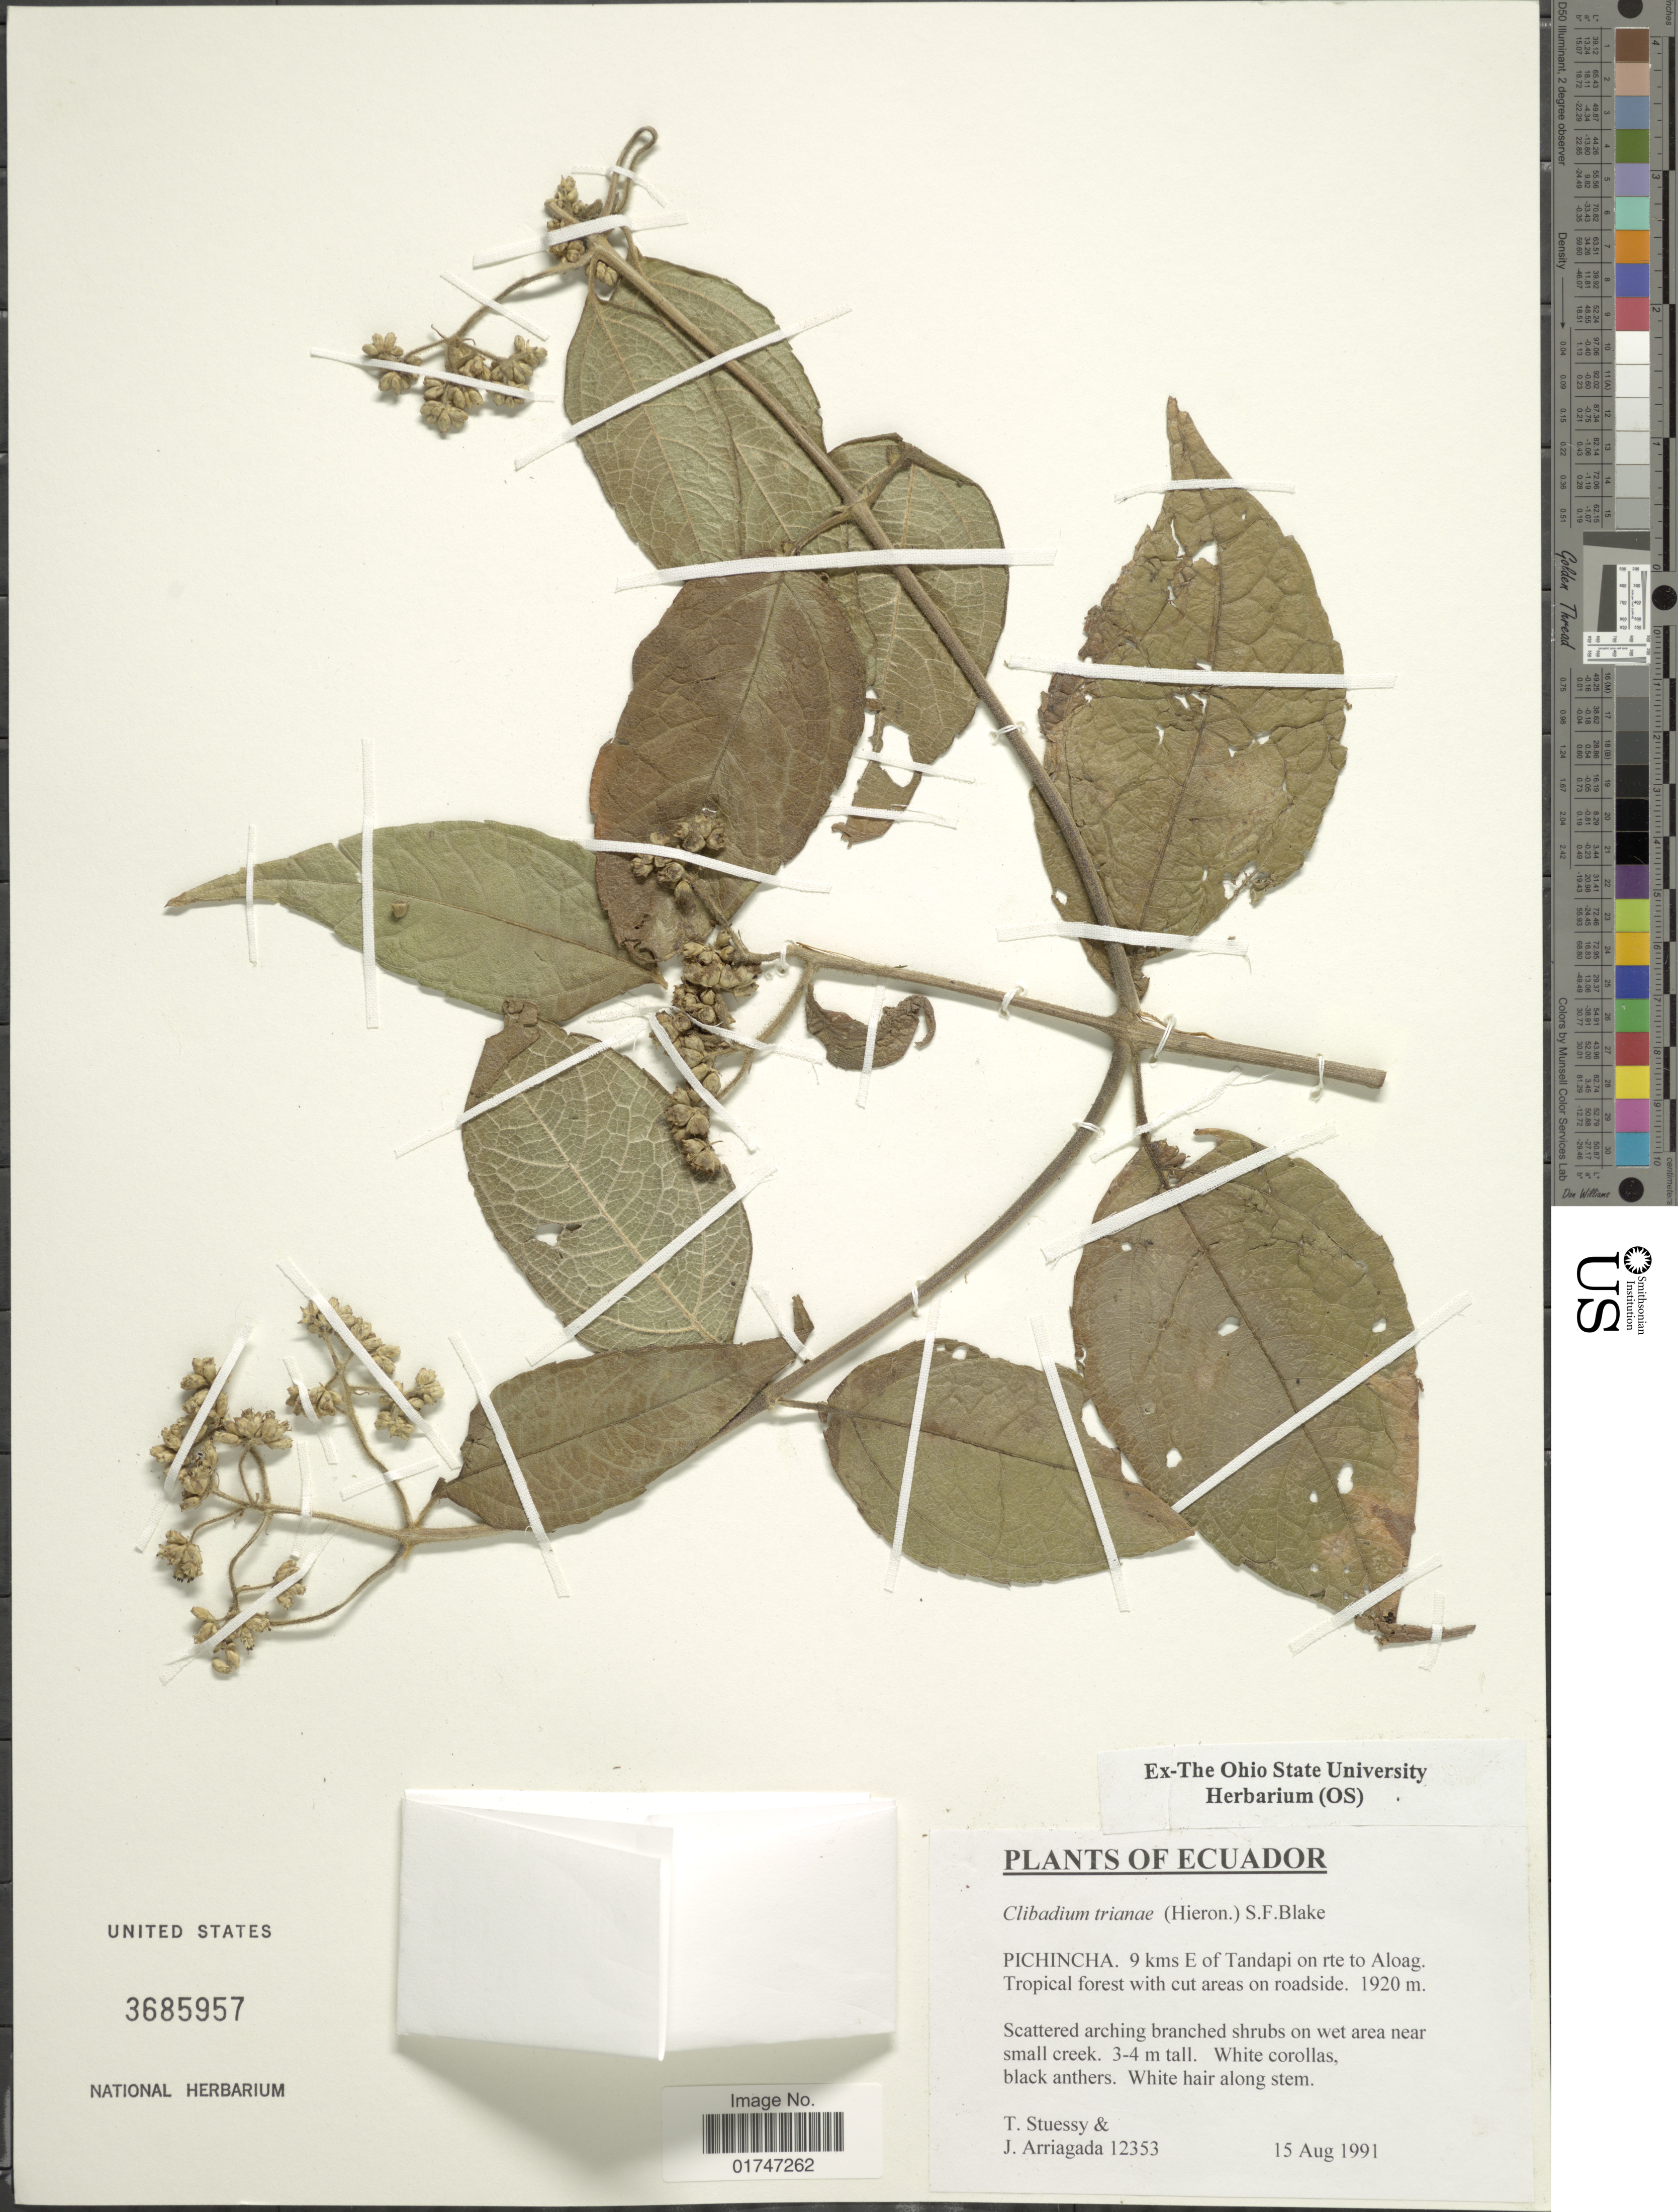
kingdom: Plantae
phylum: Tracheophyta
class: Magnoliopsida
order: Asterales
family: Asteraceae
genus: Clibadium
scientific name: Clibadium trianae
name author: (Hieron.) S.F. Blake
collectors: T. Stuessy & J. Arriagada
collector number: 12353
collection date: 1991-08-15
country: Ecuador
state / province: Pichincha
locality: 9 kms E of Tandapi on rte to Aloag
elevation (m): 1920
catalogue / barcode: US 3685957